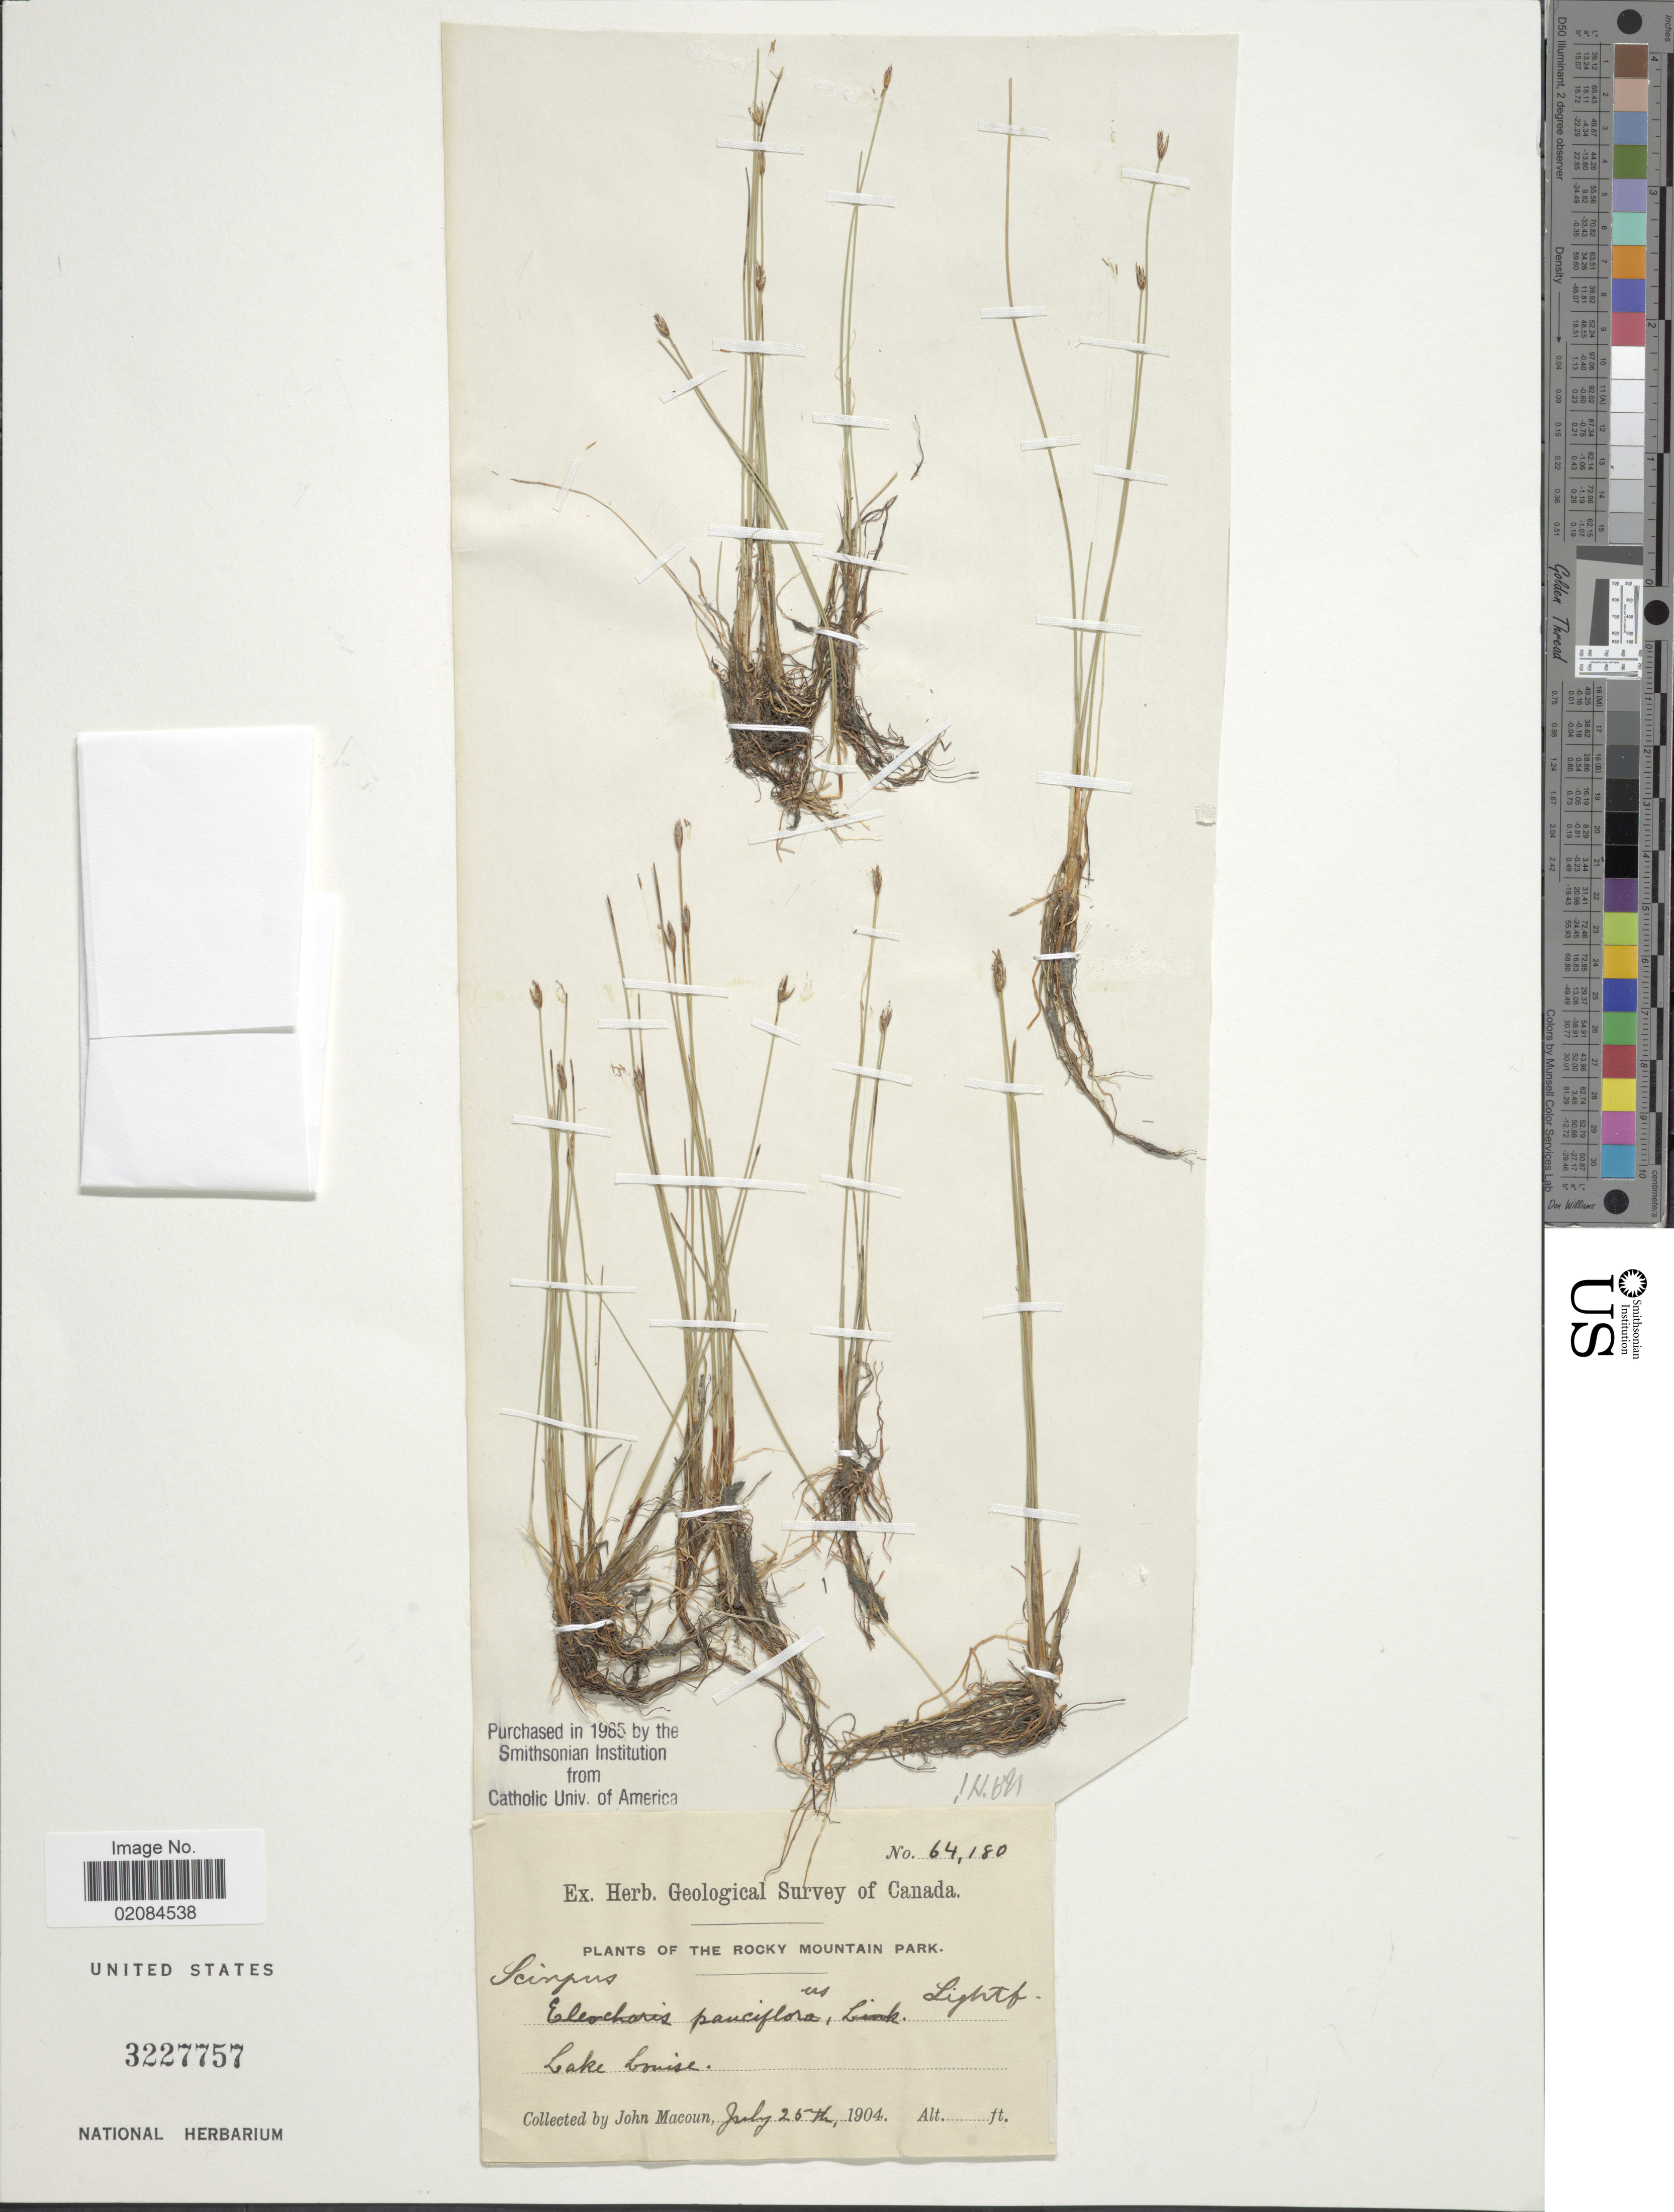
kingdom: Plantae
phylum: Tracheophyta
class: Liliopsida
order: Poales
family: Cyperaceae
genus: Eleocharis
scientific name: Eleocharis quinqueflora subsp. fernaldii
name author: (Svenson) Hultén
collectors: J. Macoun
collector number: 64180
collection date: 1904-07-25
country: Canada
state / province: Alberta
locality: The Rocky Mountain Park, Lake Louise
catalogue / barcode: US 3227757